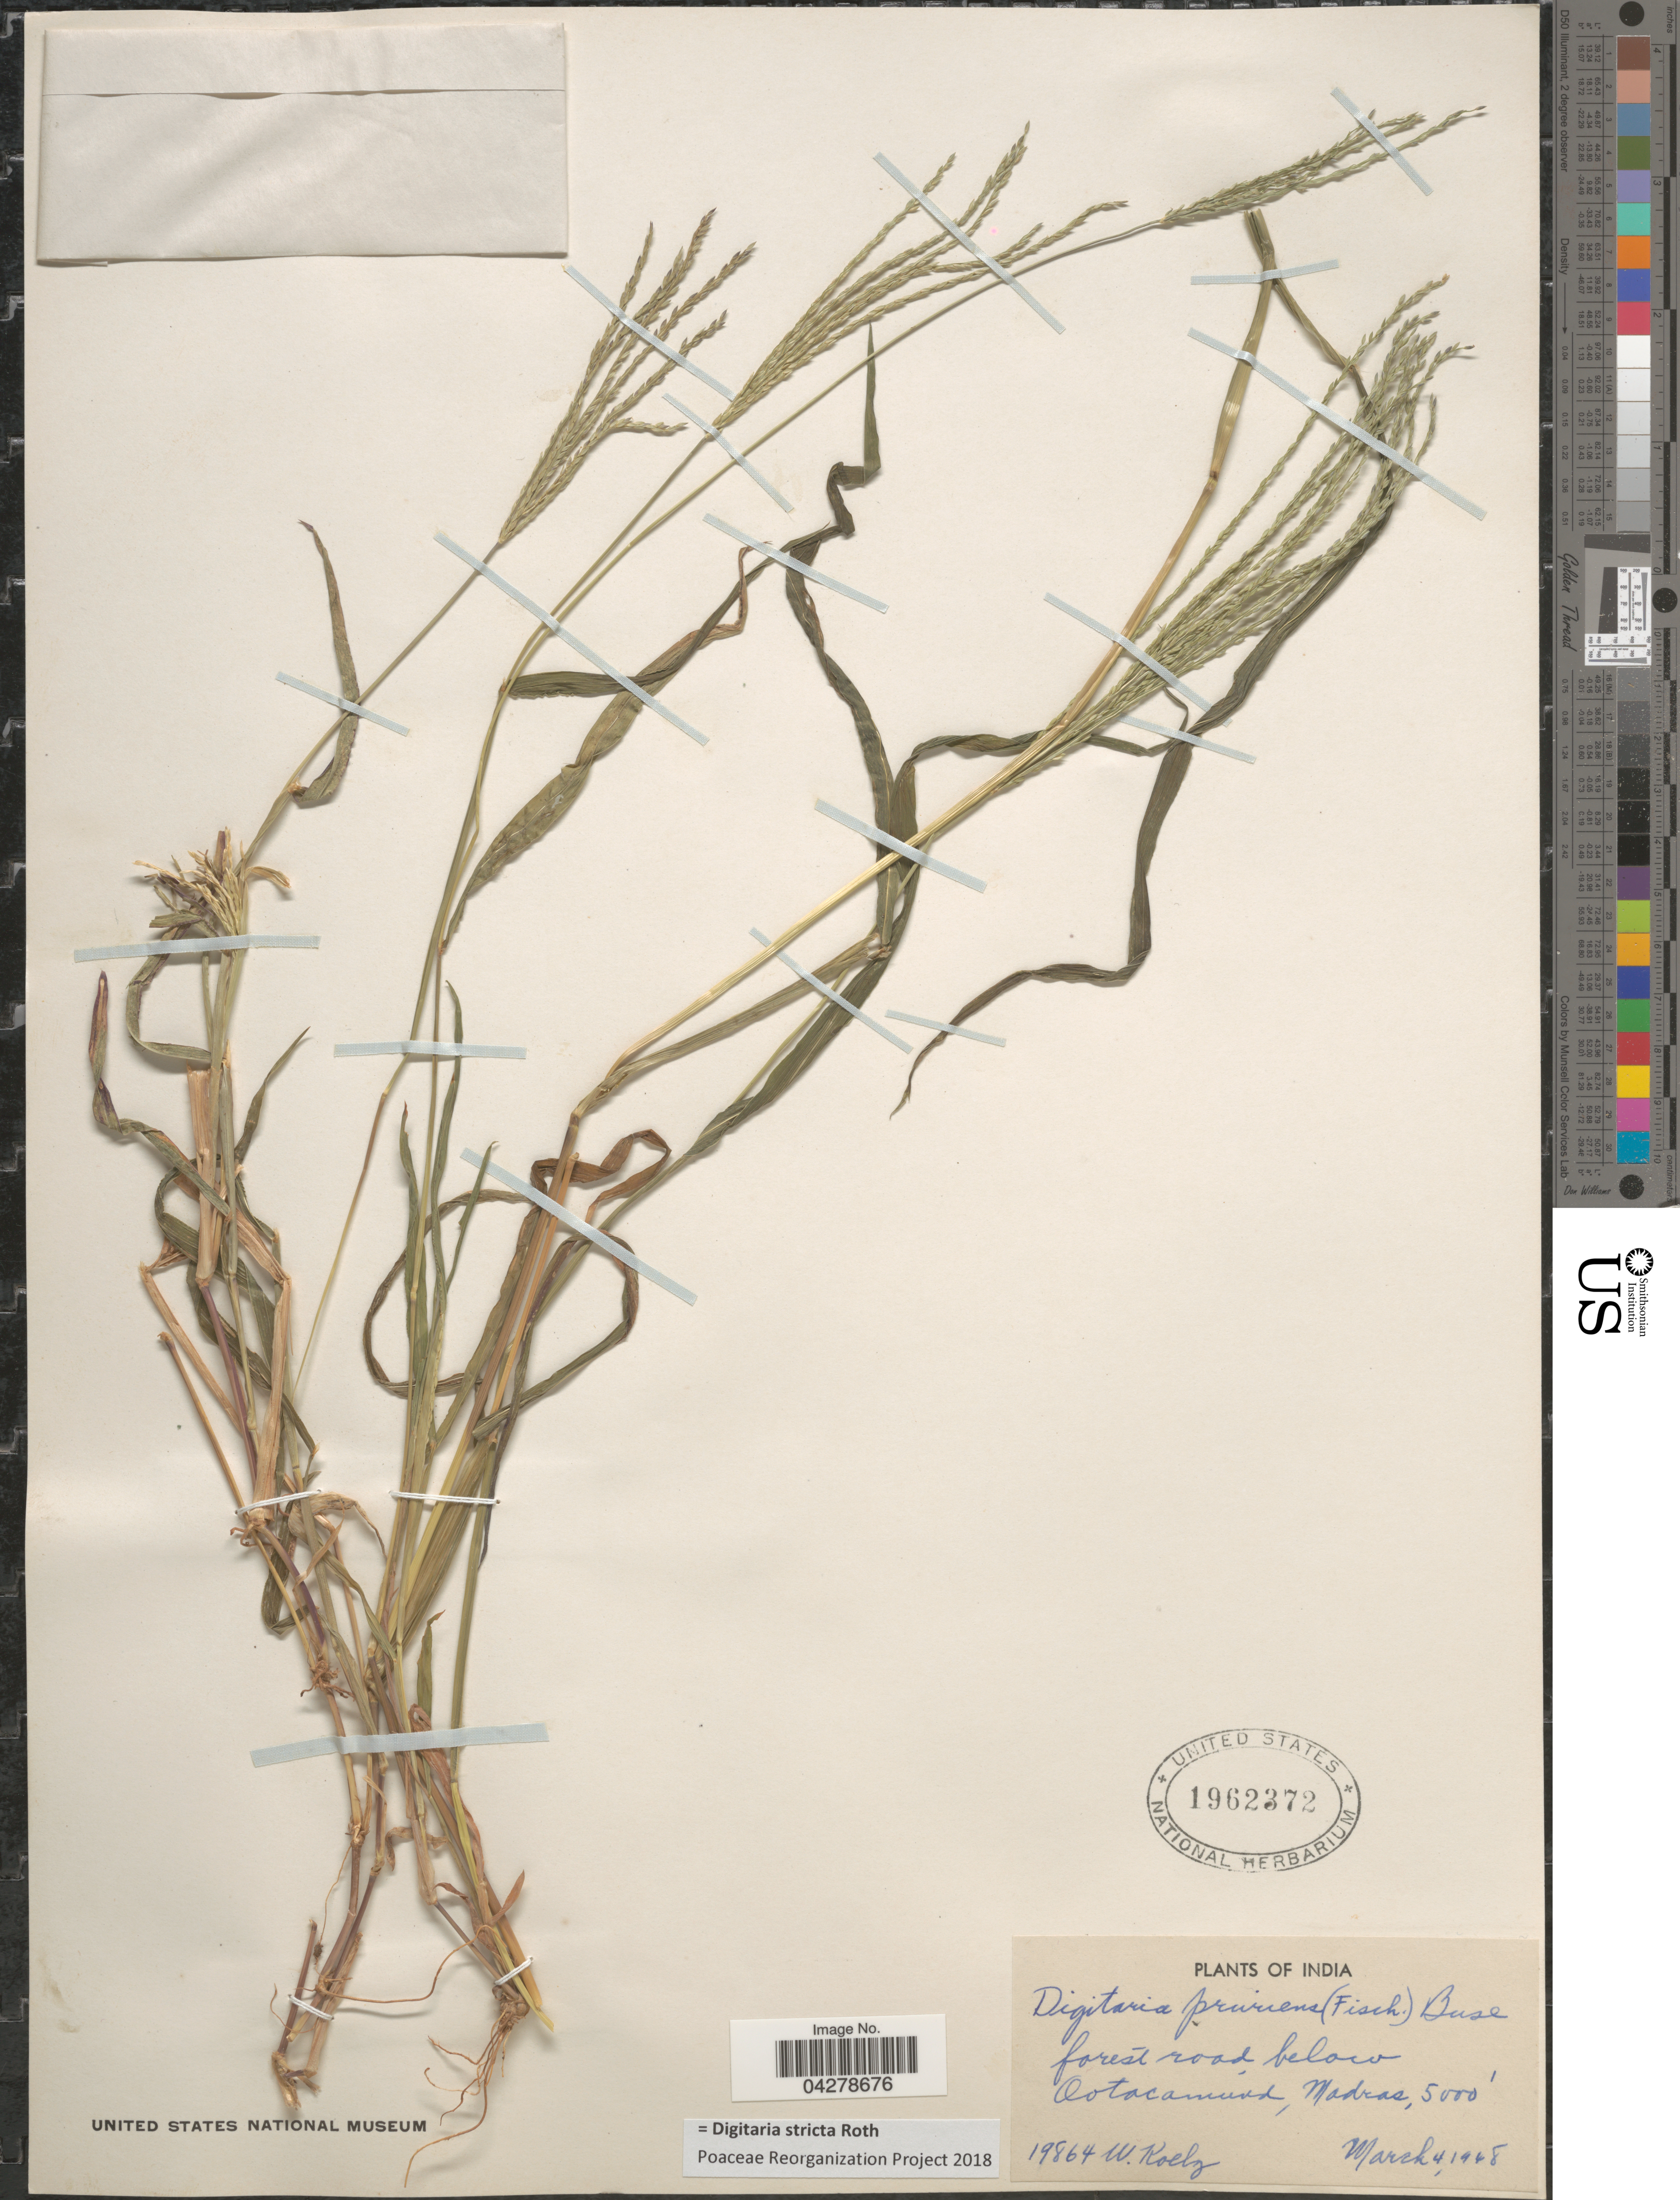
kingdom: Plantae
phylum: Tracheophyta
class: Liliopsida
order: Poales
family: Poaceae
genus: Digitaria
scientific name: Digitaria stricta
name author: Roth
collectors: W. Koelz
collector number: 19864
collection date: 1948-03-04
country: India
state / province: Tamil Nadu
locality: Forest road, below Ootacamund, Madras.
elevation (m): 1524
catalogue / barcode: US 1962372